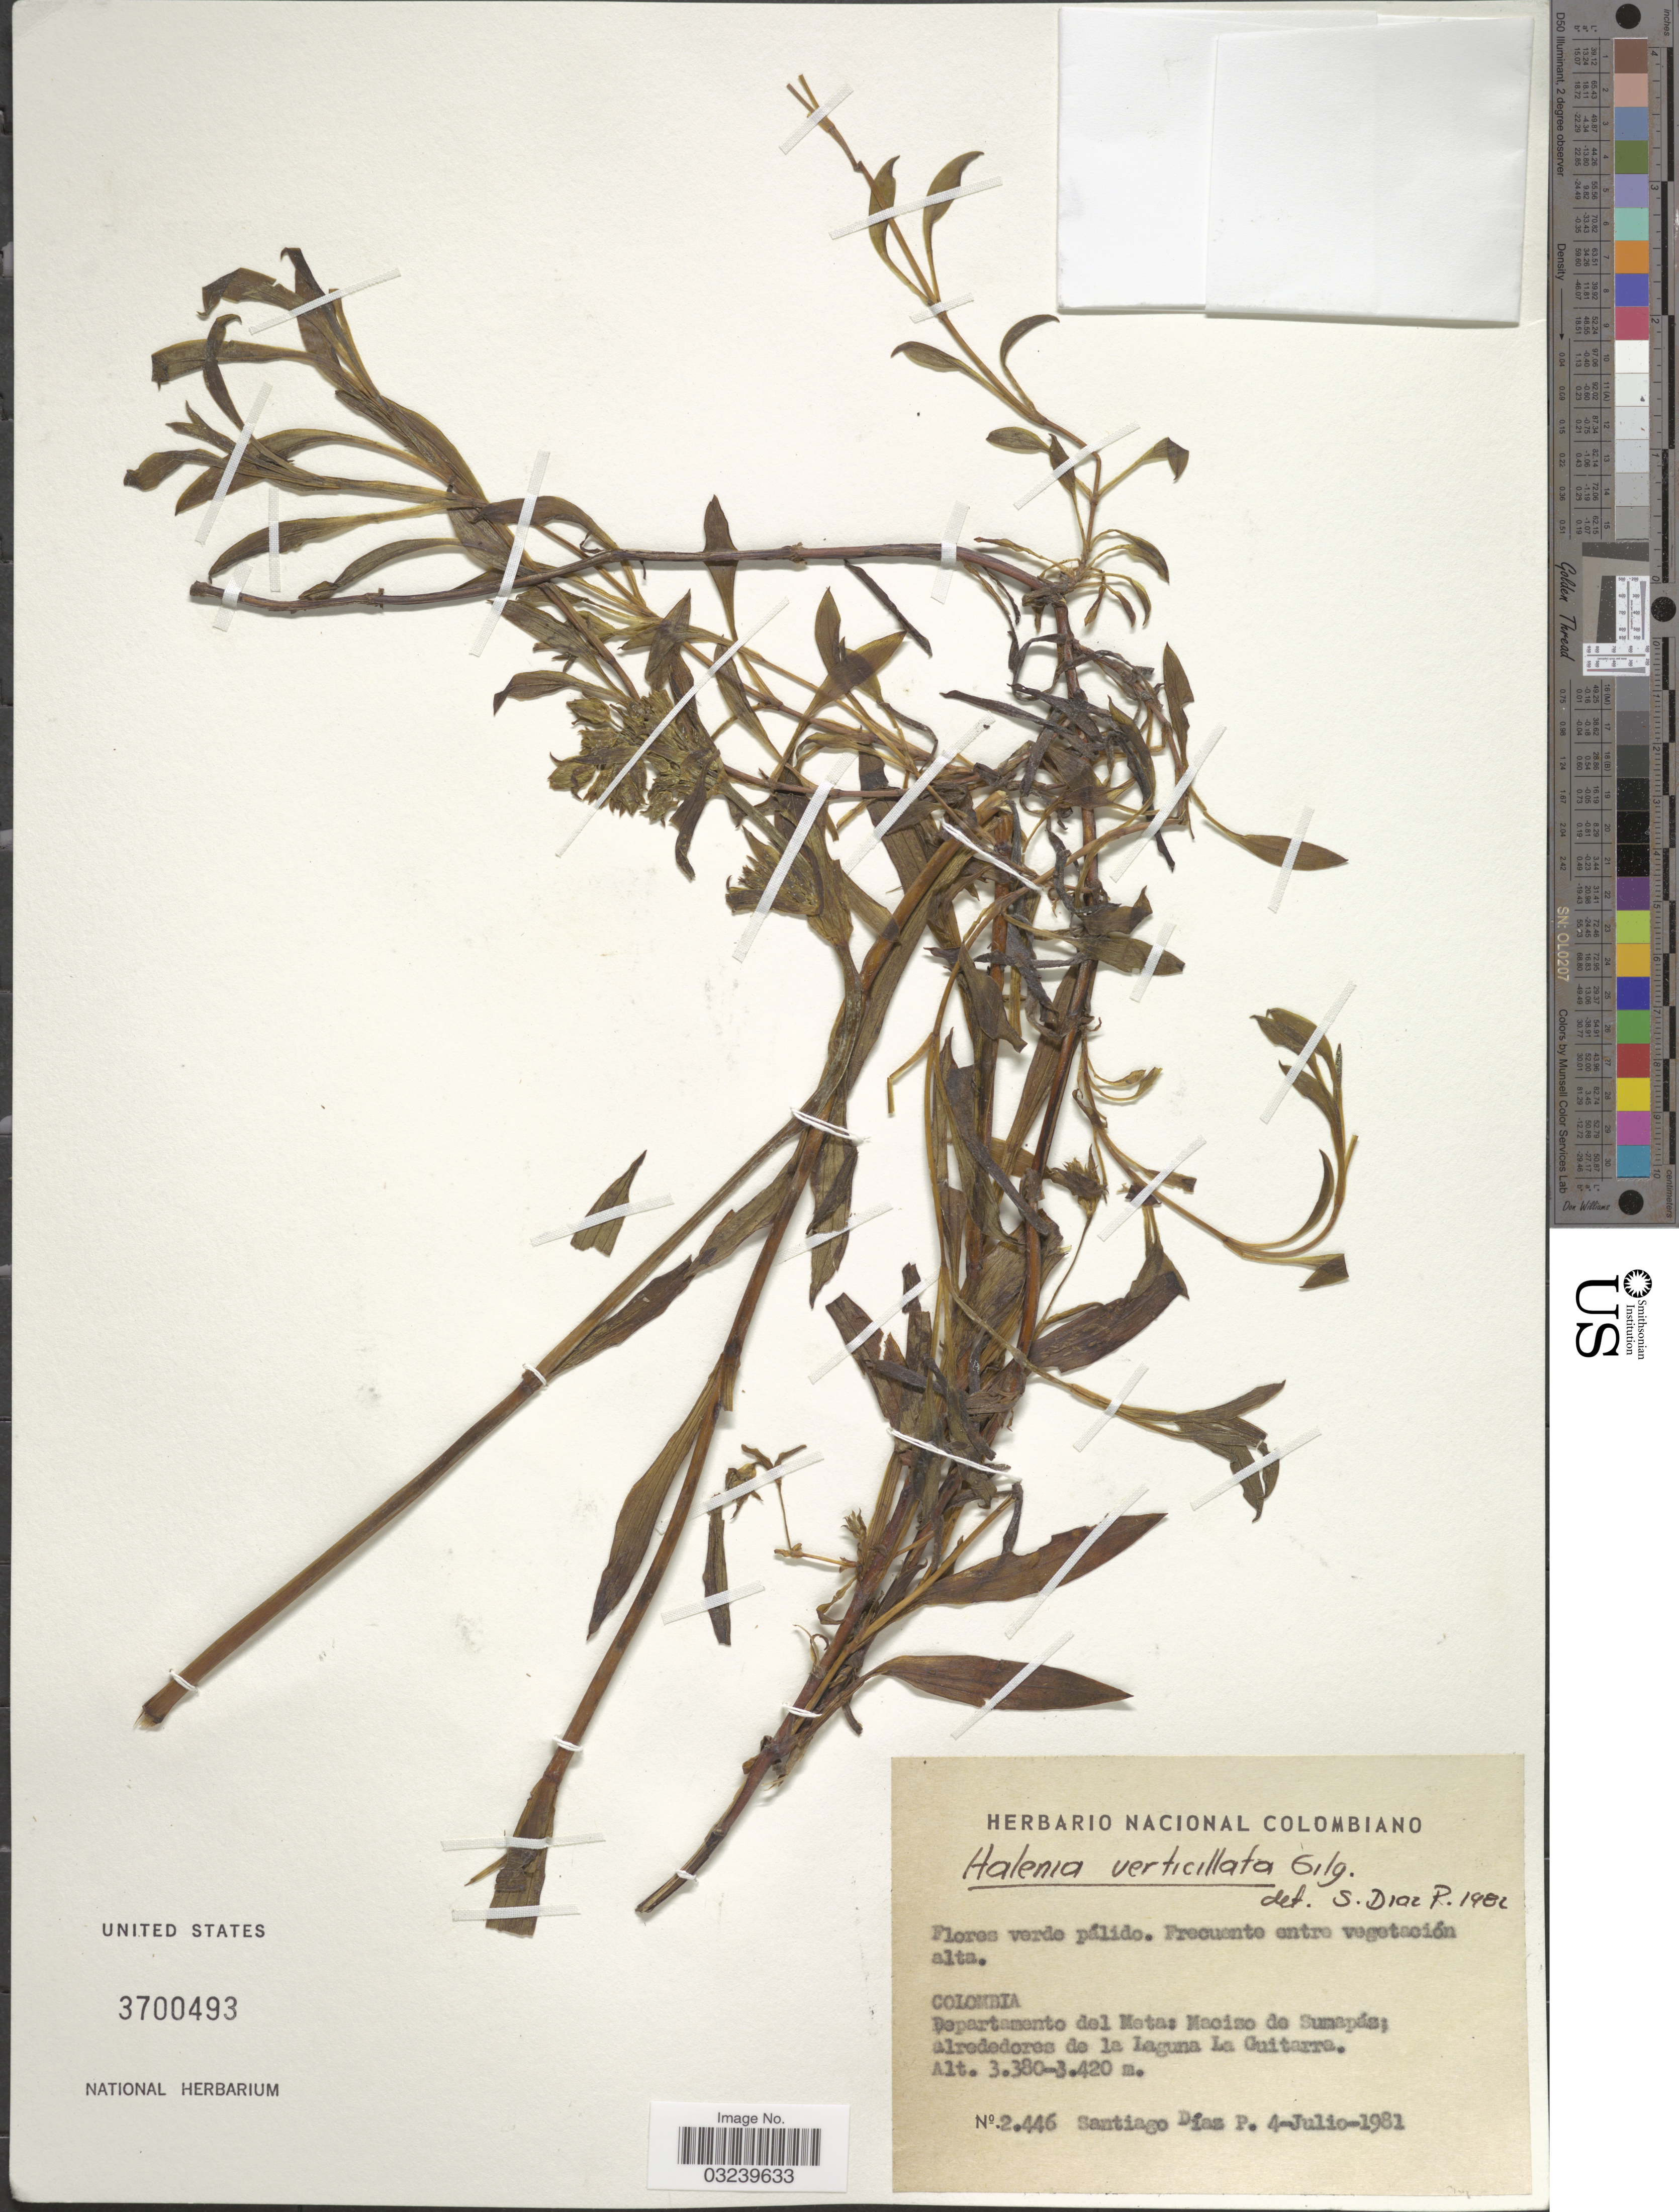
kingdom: Plantae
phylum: Tracheophyta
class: Magnoliopsida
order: Gentianales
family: Gentianaceae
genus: Halenia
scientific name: Halenia verticillata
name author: Gilg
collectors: S. Diaz P.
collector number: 2446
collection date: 1981-07-04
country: Colombia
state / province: Meta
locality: Departamento del Meta: Macizo de Sumapás; alrededores de la Laguna La Guitarra.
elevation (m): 3380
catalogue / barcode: US 3700493